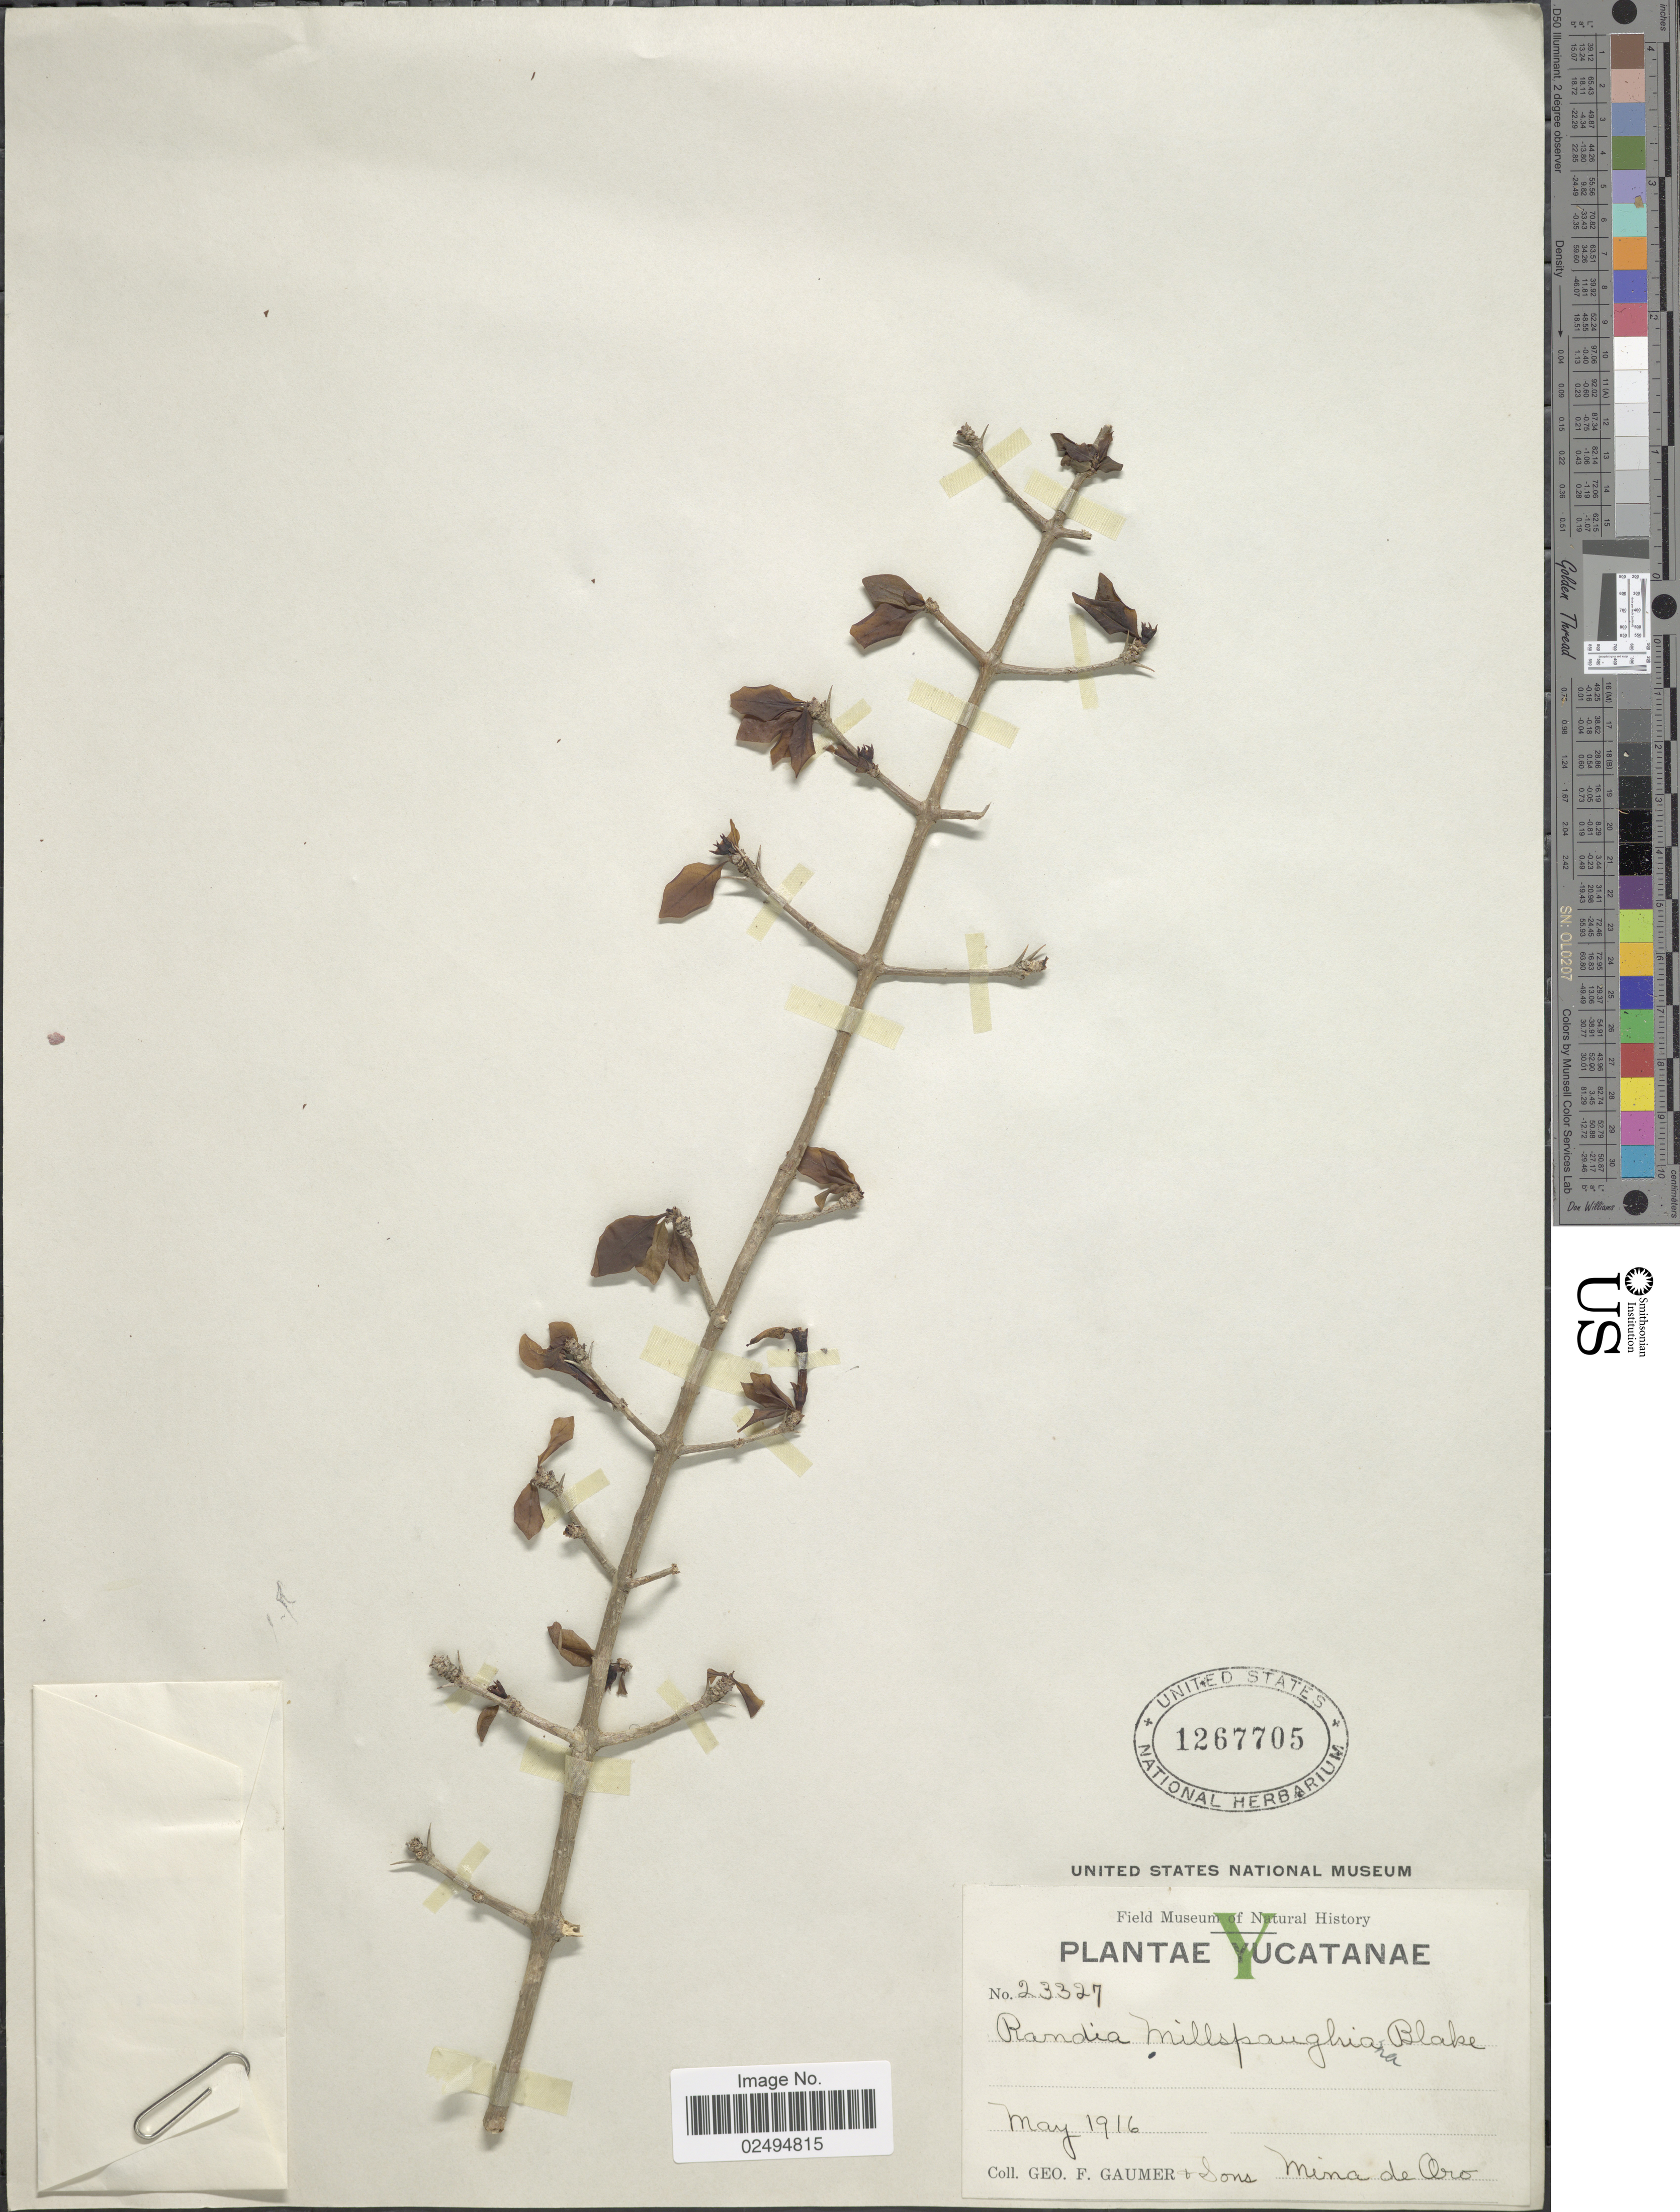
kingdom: Plantae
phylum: Tracheophyta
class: Magnoliopsida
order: Gentianales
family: Rubiaceae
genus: Randia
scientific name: Randia millspaughiana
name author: S.F. Blake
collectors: G. F. Gaumer & et al.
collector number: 23327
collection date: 1916-05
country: Mexico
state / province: Yucatán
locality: Yucutanae, Mina de Oro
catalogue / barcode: US 1267705